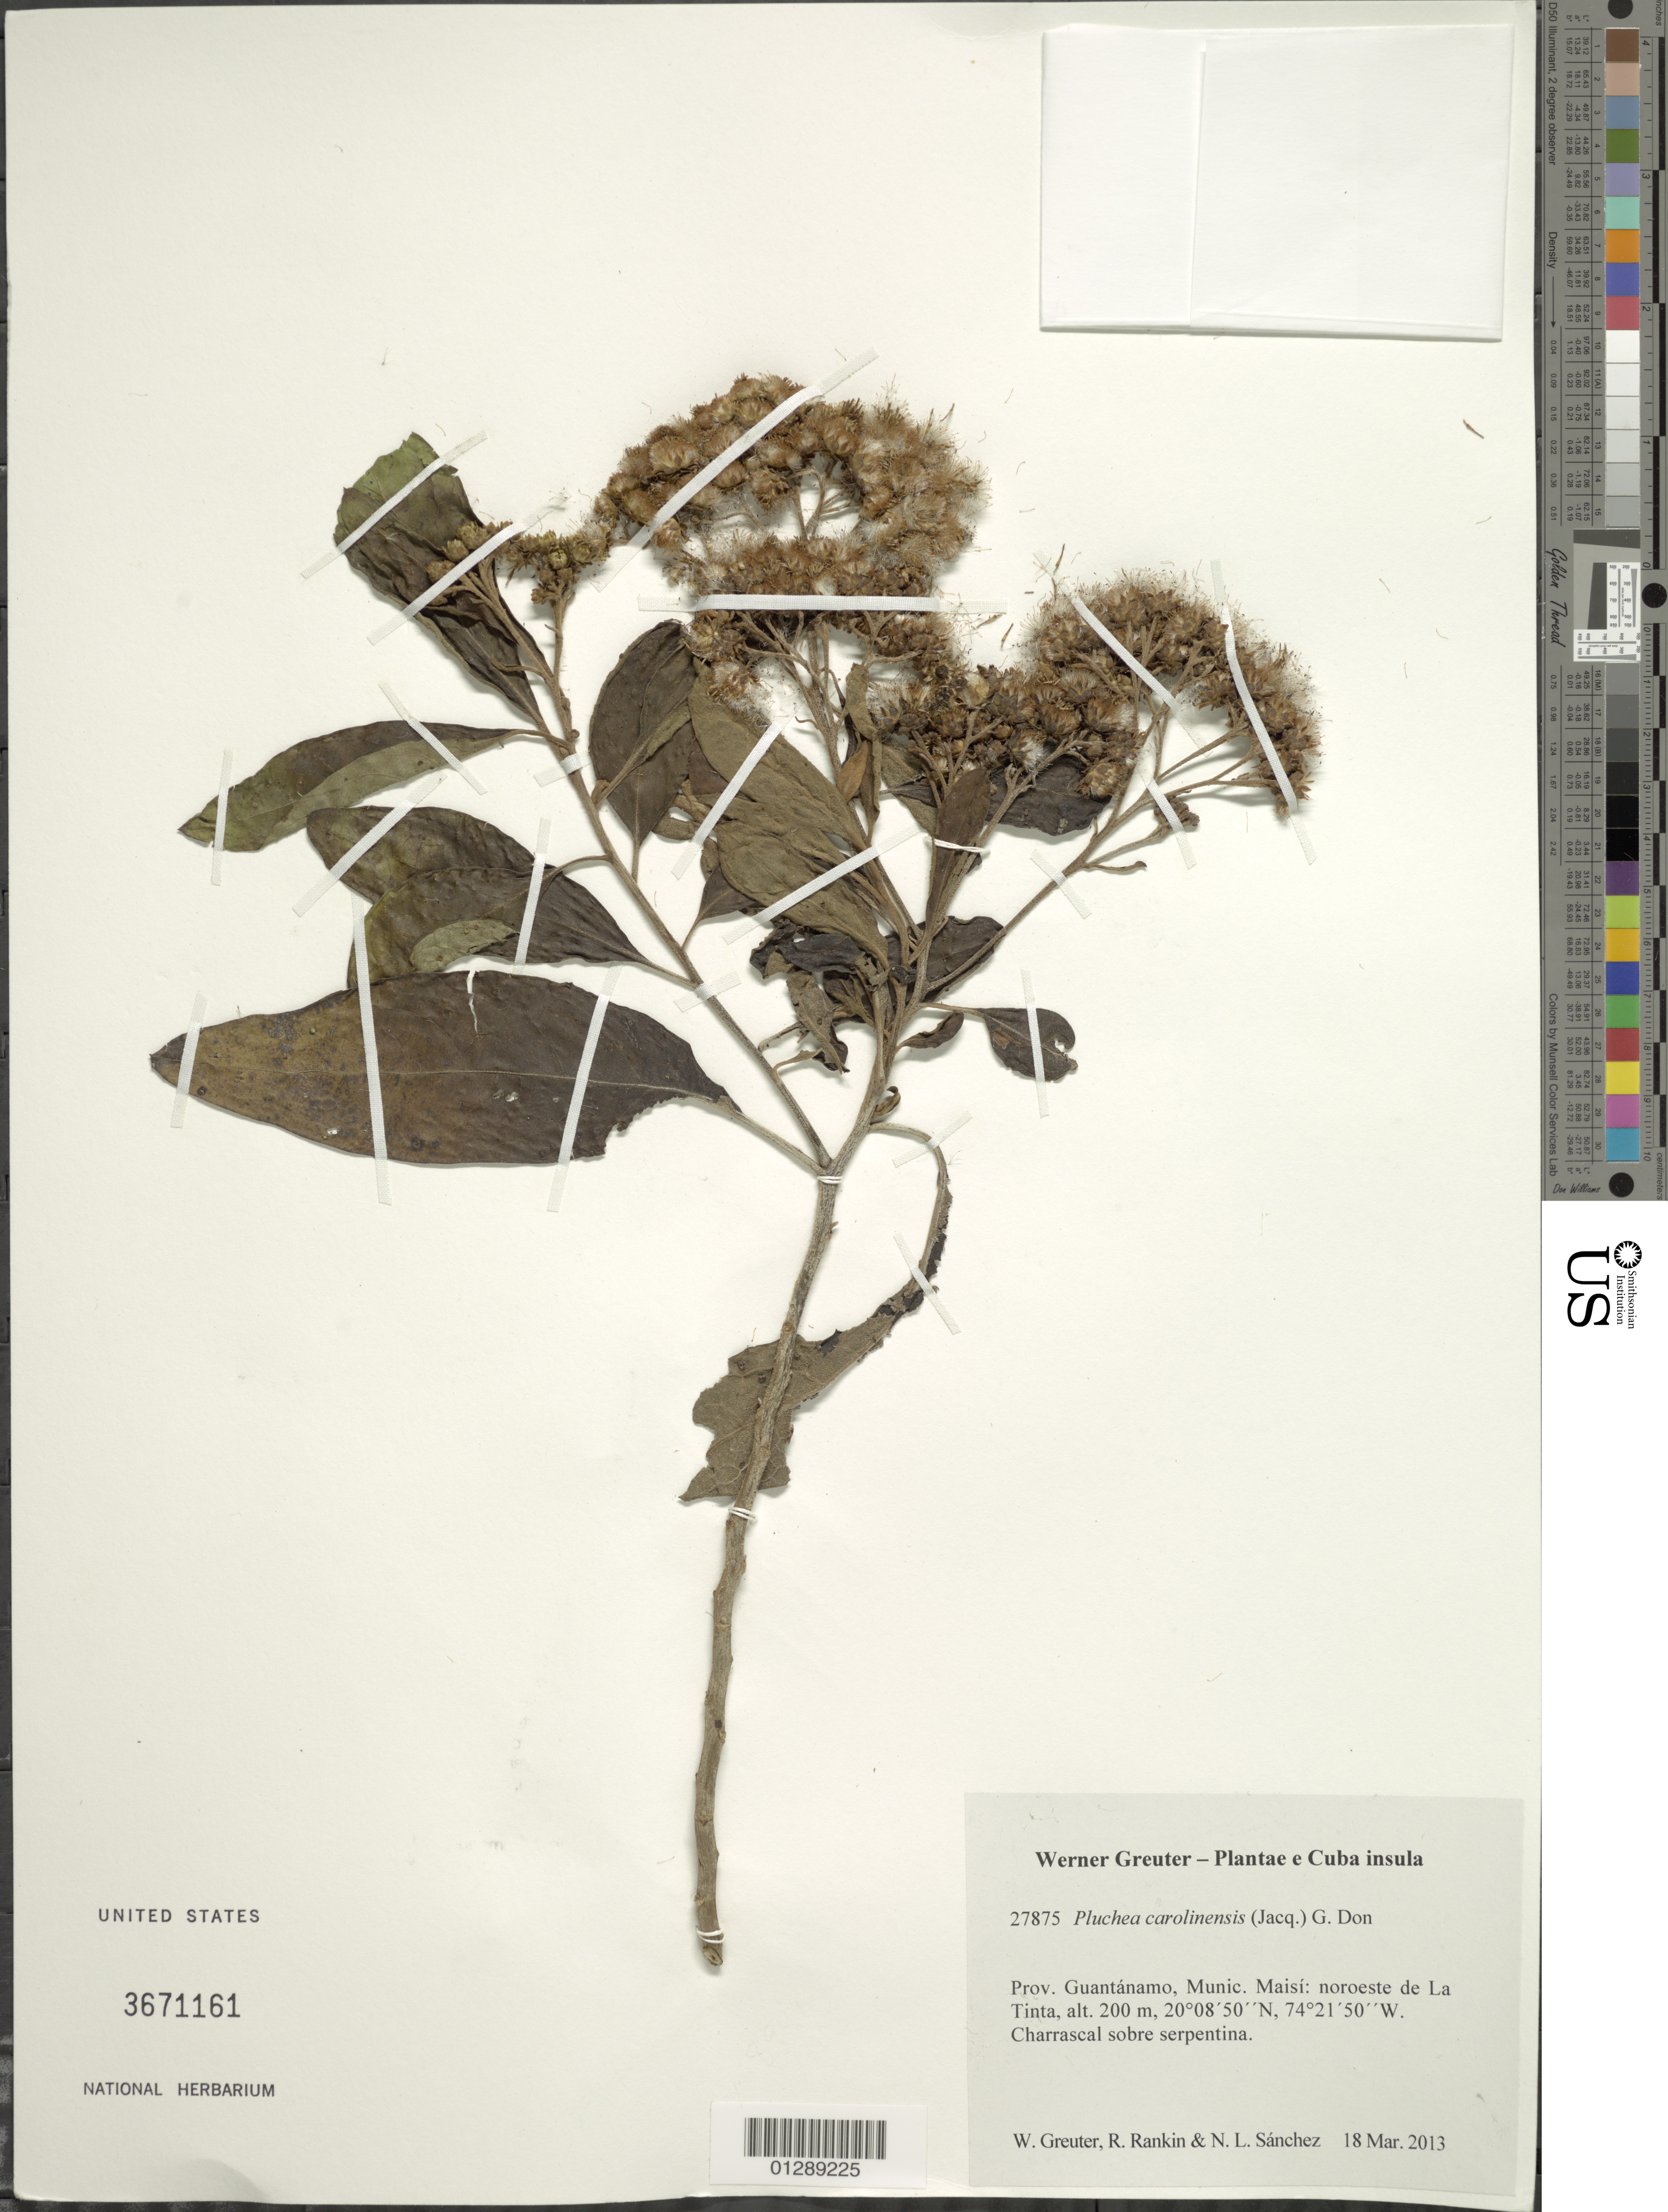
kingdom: Plantae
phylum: Tracheophyta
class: Magnoliopsida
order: Asterales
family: Asteraceae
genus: Pluchea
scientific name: Pluchea carolinensis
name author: (Jacq.) D. Don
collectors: W. R. Greuter, R. Rankin Rodriguez & N. Sanchez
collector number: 27875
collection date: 2013-03-18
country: Cuba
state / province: Guantanamo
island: Cuba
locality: Munic. Maisí: noroeste de La Tinta.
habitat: Charascal sobre serpentina.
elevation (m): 200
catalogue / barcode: US 3671161